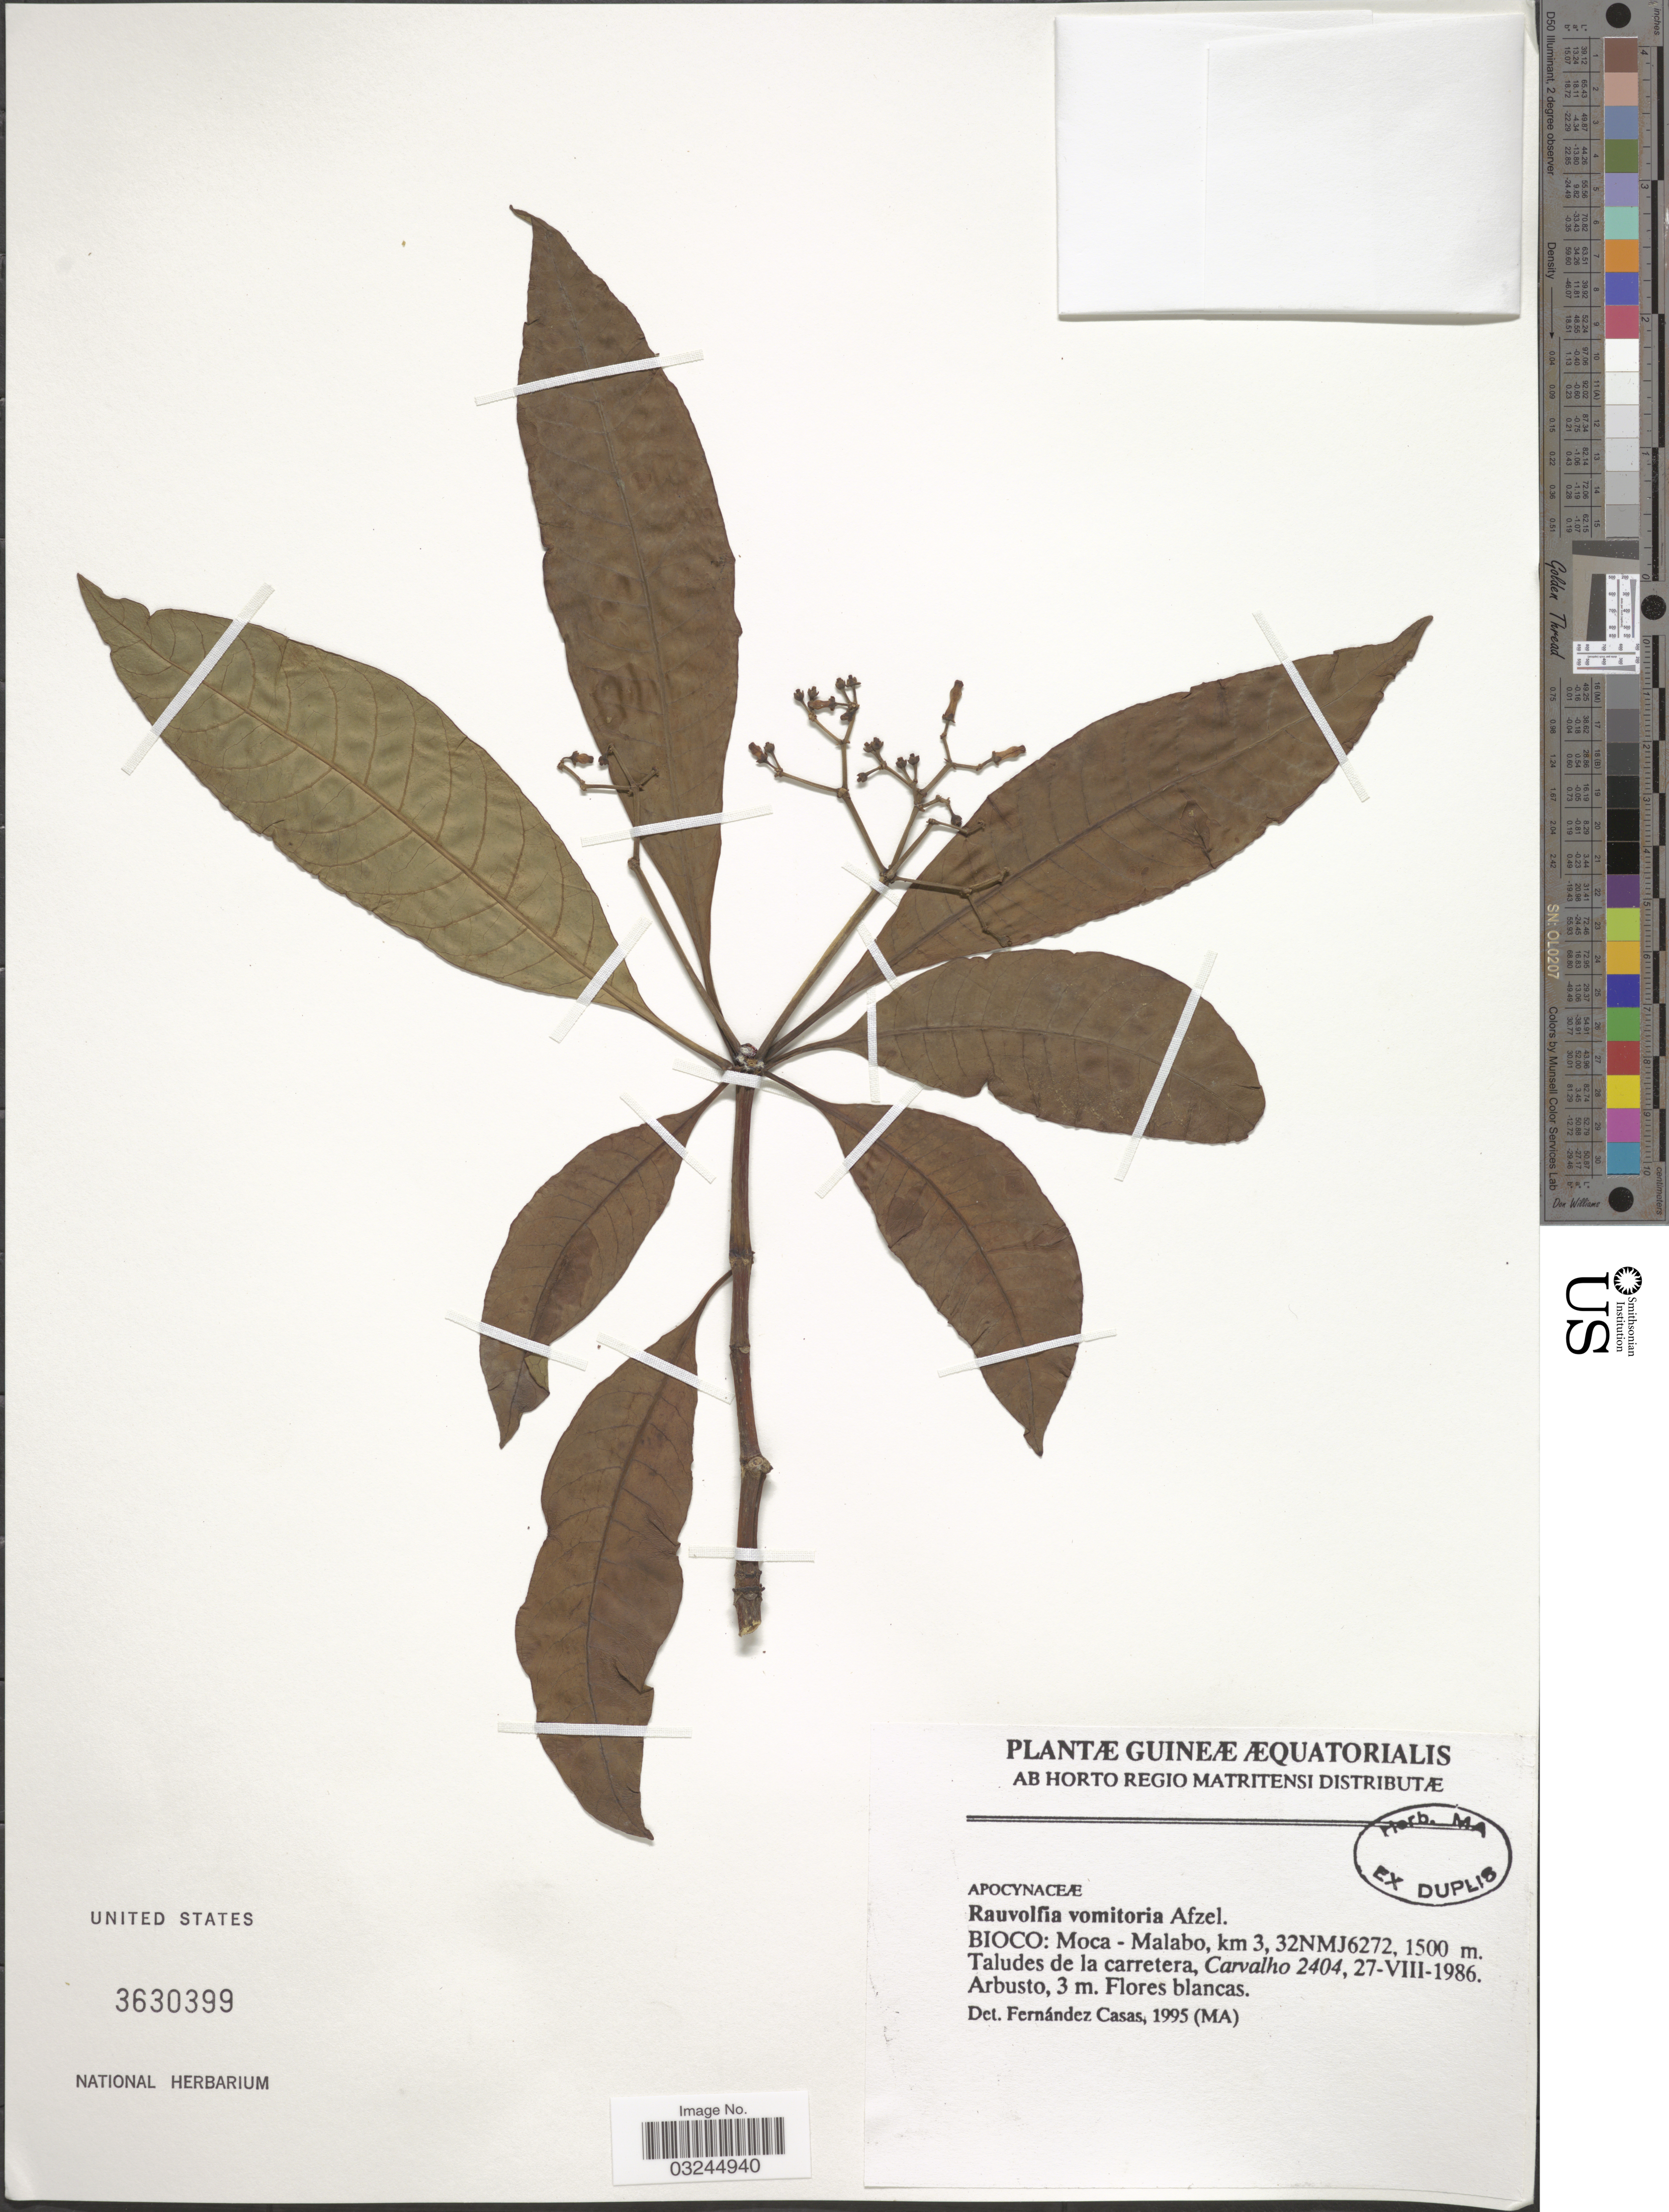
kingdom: Plantae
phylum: Tracheophyta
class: Magnoliopsida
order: Gentianales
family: Apocynaceae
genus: Rauvolfia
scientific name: Rauvolfia vomitoria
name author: Afzel.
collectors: Carvalho, --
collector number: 2404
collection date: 1986-08-27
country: Equatorial Guinea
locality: Bioco: Moca - Malabo, km 3, 32NMJ6272.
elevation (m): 1500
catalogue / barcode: US 3630399